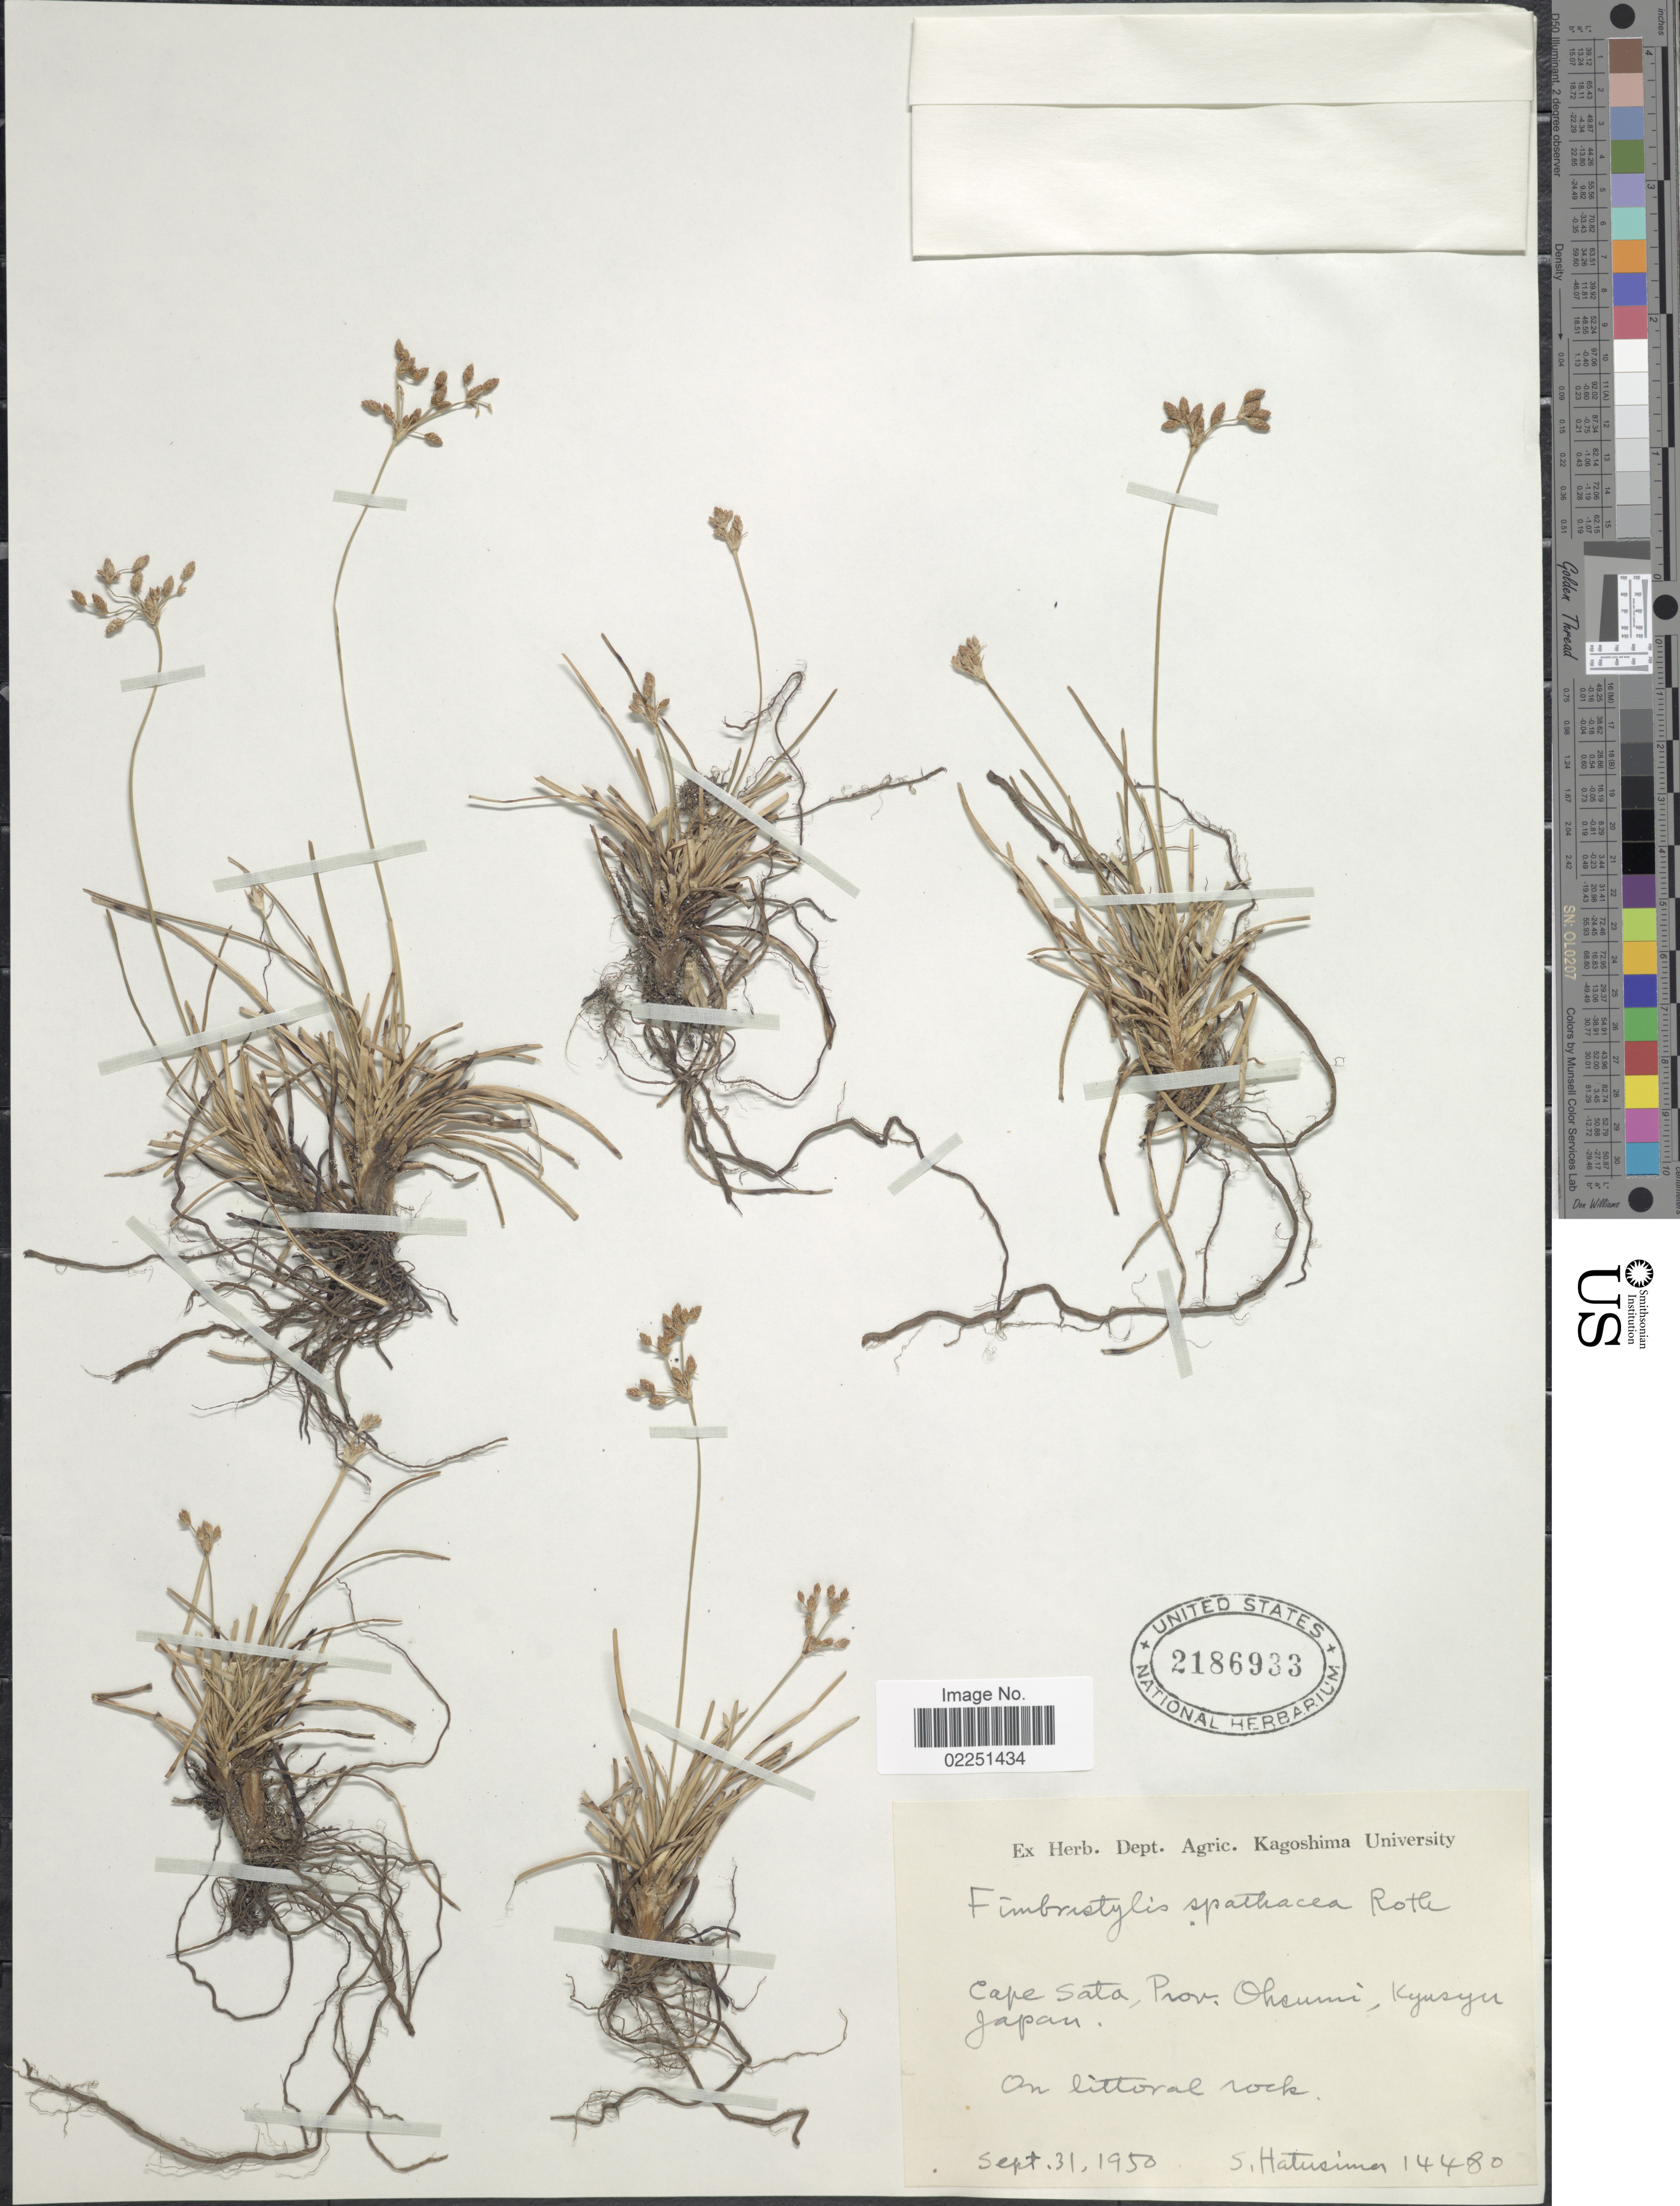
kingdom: Plantae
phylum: Tracheophyta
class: Liliopsida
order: Poales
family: Cyperaceae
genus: Fimbristylis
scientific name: Fimbristylis cymosa subsp. spathacea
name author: (Roth) T. Koyama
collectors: S. Hatusima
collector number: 14480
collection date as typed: Sept. 31 1950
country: Japan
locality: Cape Sata, Prov. Ohcumi, Kyusyu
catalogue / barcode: US 2186933